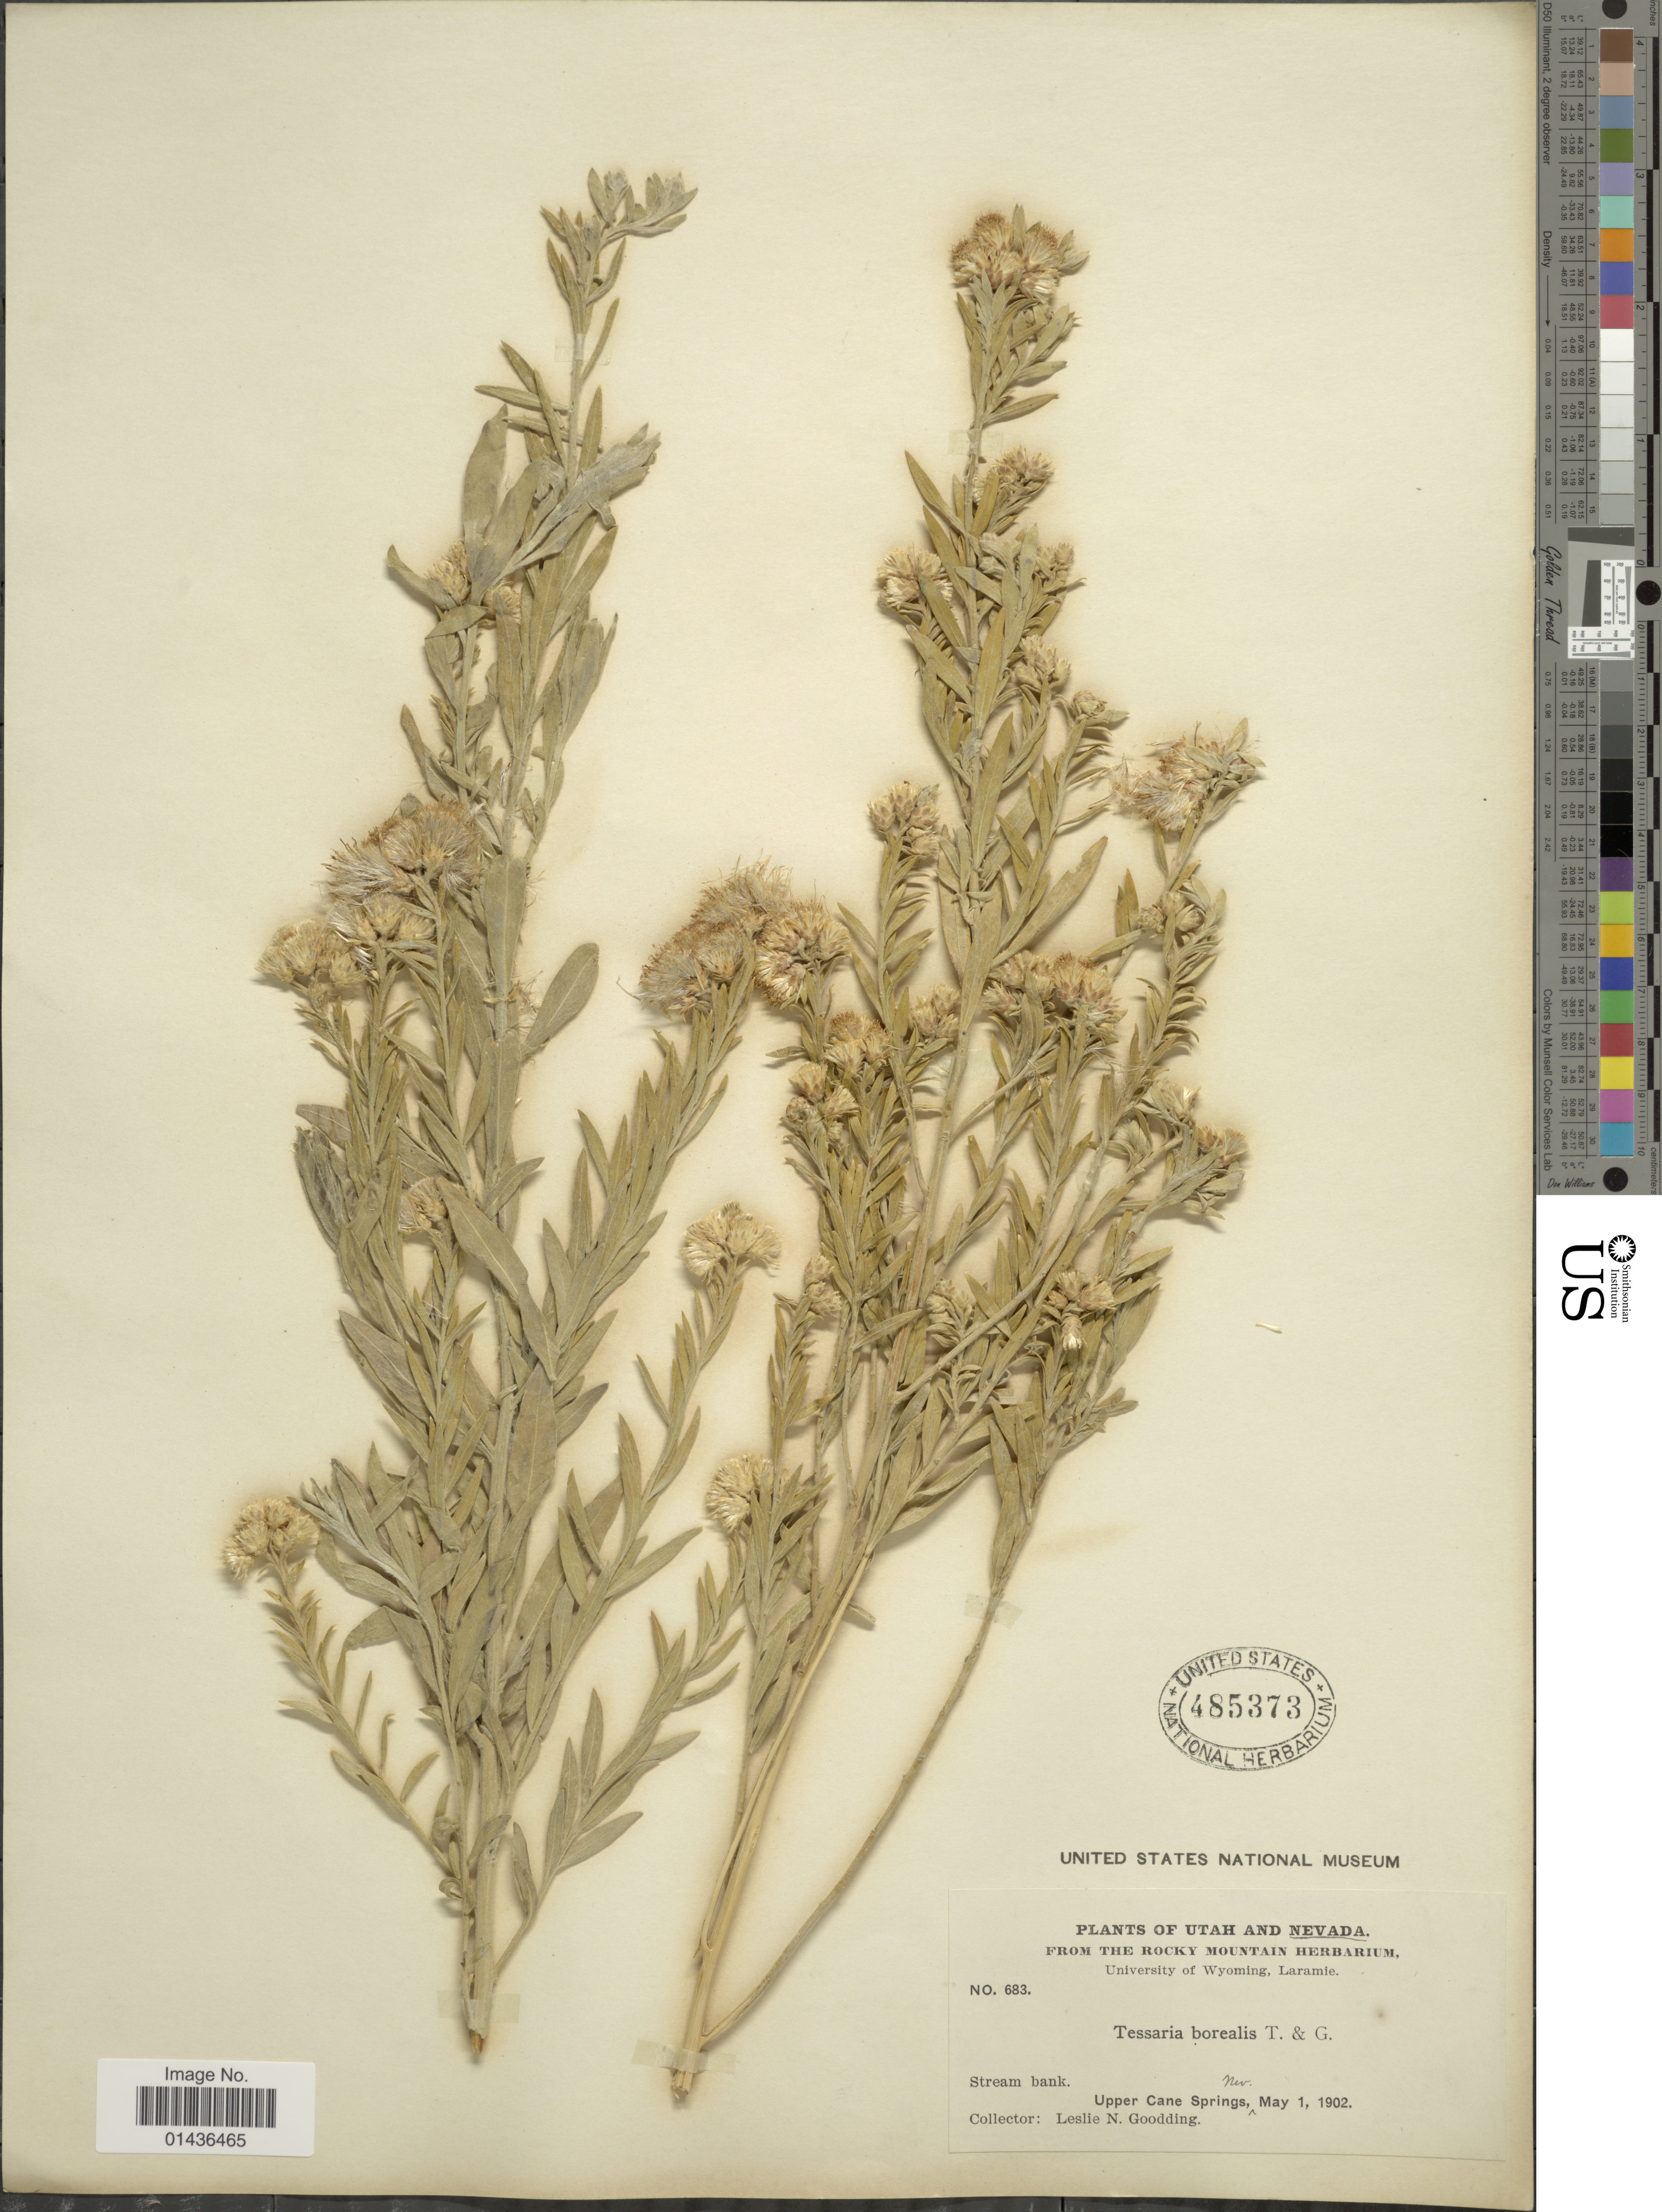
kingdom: Plantae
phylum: Tracheophyta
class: Magnoliopsida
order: Asterales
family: Asteraceae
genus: Pluchea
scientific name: Pluchea sericea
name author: (Nutt.) Coville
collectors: L. N. Goodding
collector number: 683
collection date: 1902-05-01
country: United States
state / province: Nevada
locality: Upper Cane Springs, Nev.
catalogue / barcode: US 485373